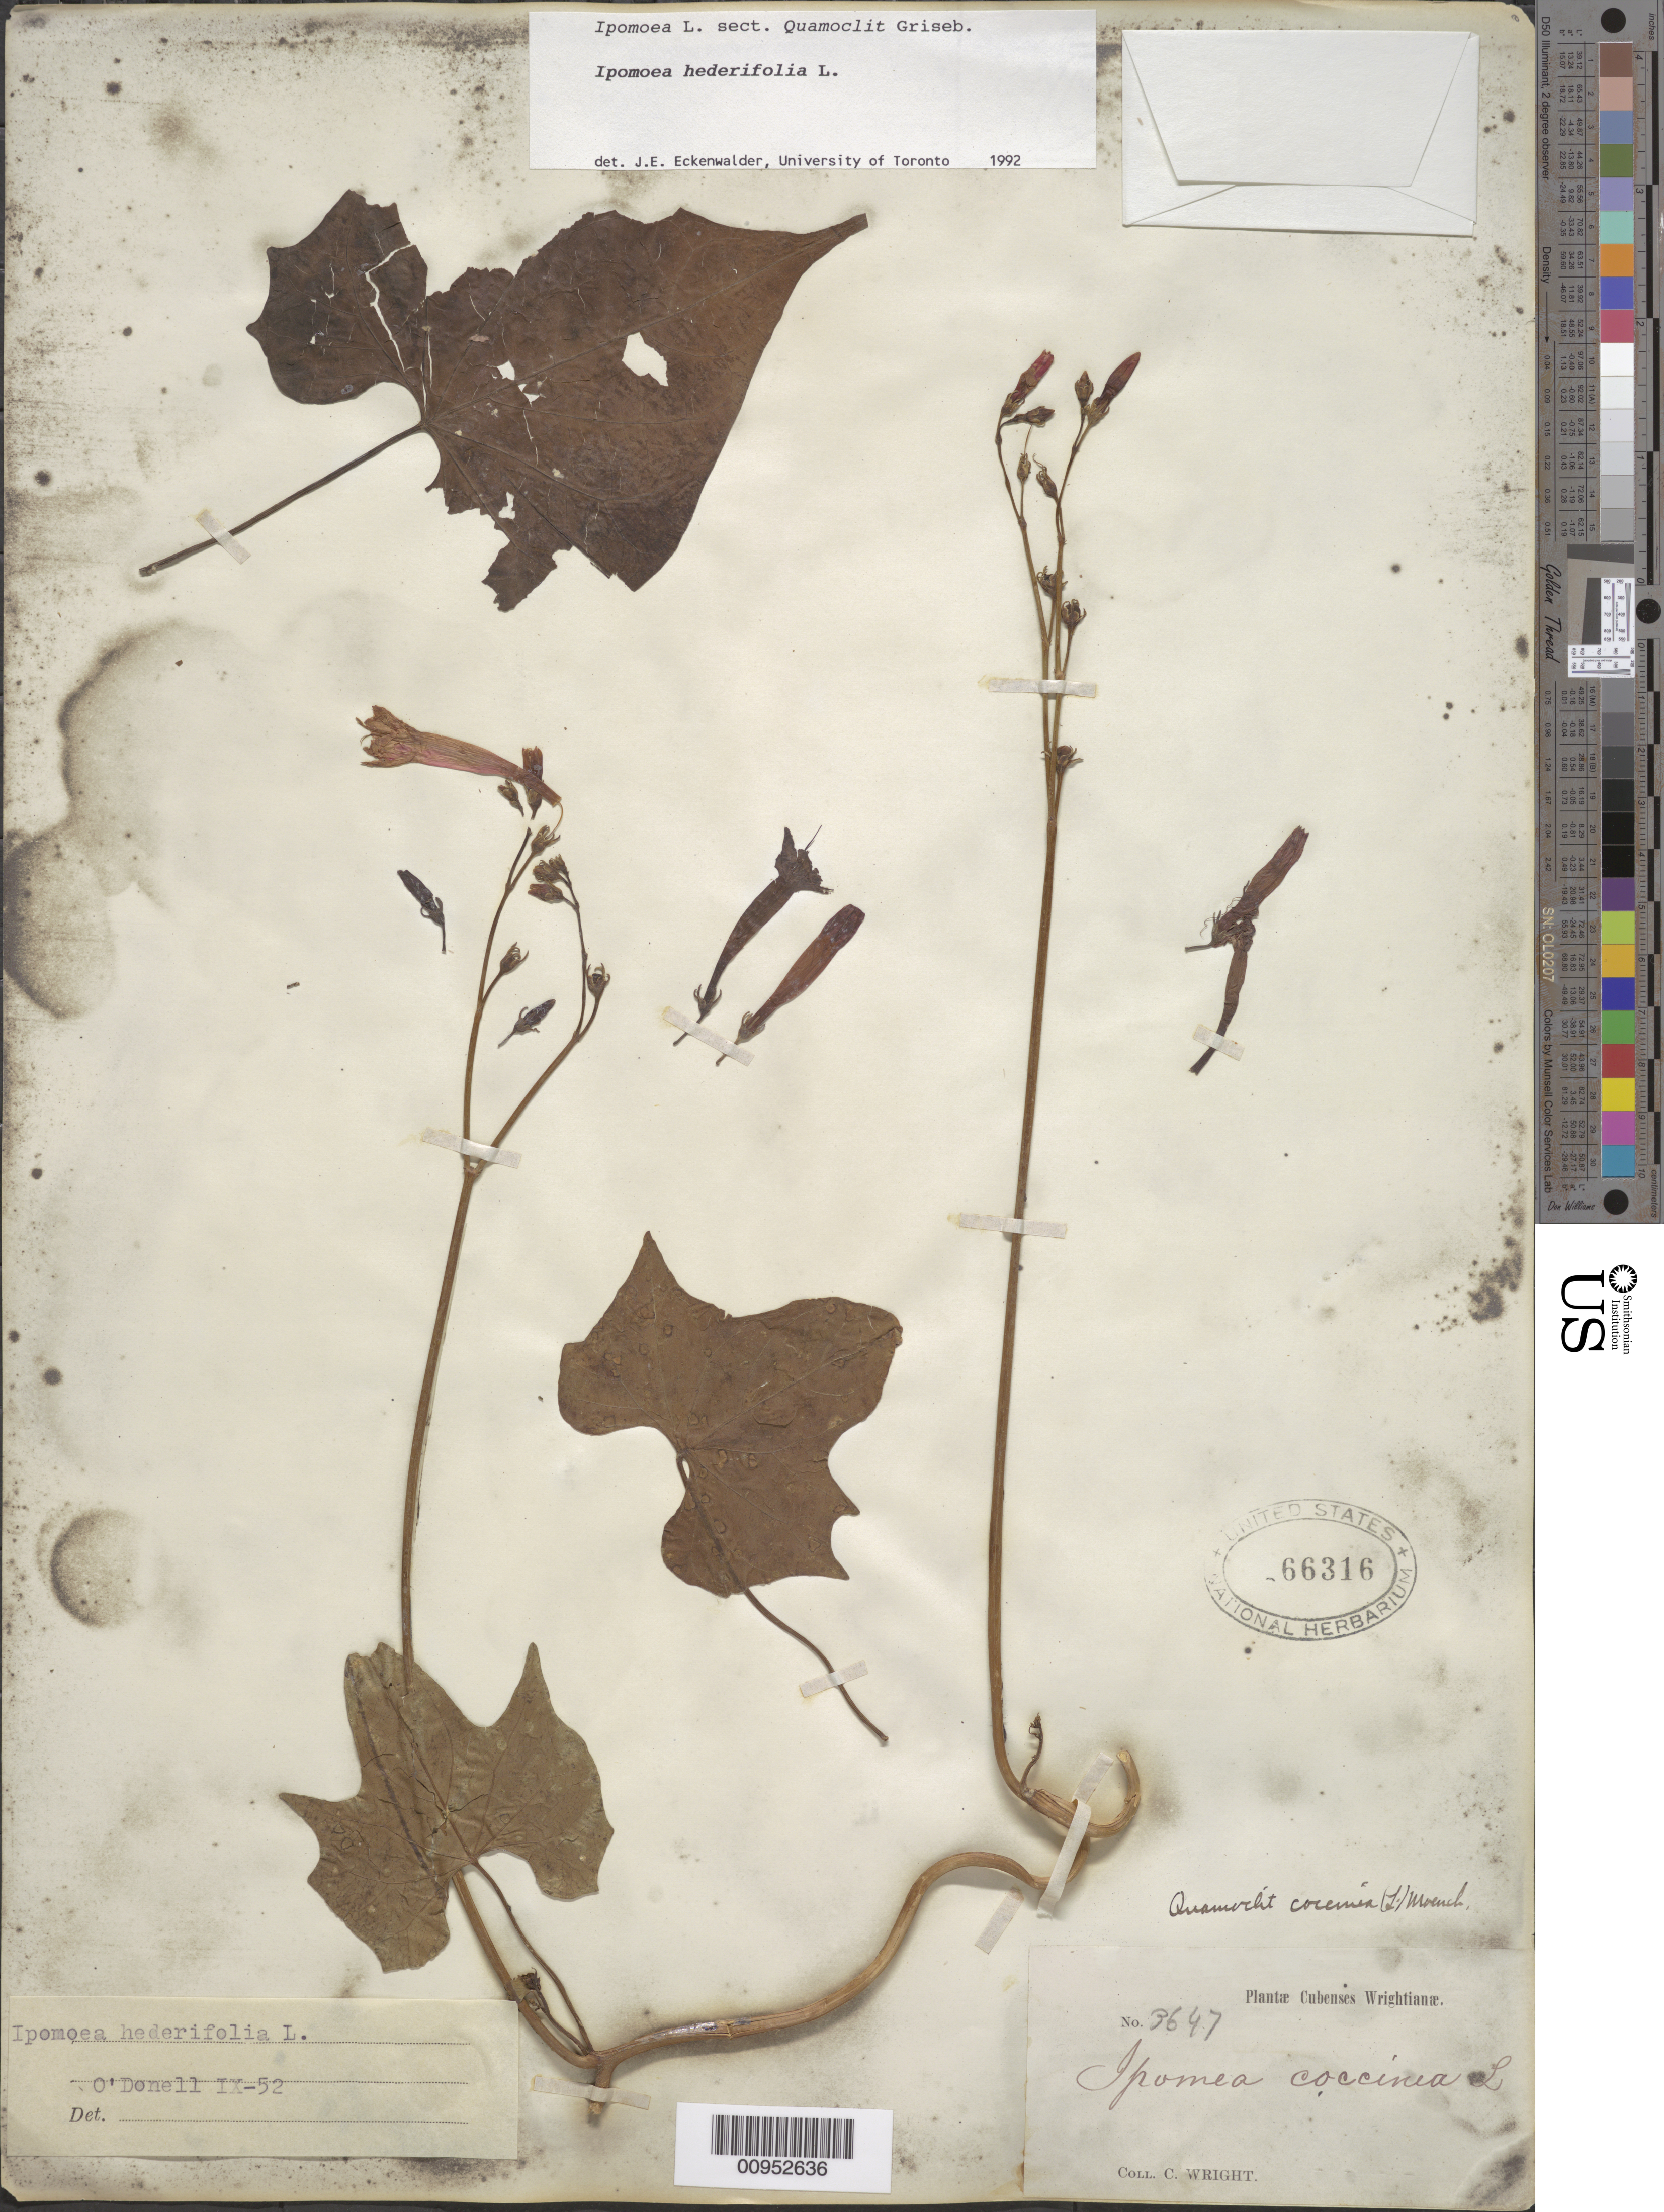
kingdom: Plantae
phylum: Tracheophyta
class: Magnoliopsida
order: Solanales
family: Convolvulaceae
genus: Ipomoea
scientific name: Ipomoea hederifolia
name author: L.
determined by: Eckenwalder, James E.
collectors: C. Wright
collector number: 3647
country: Cuba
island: Cuba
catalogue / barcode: US 66316